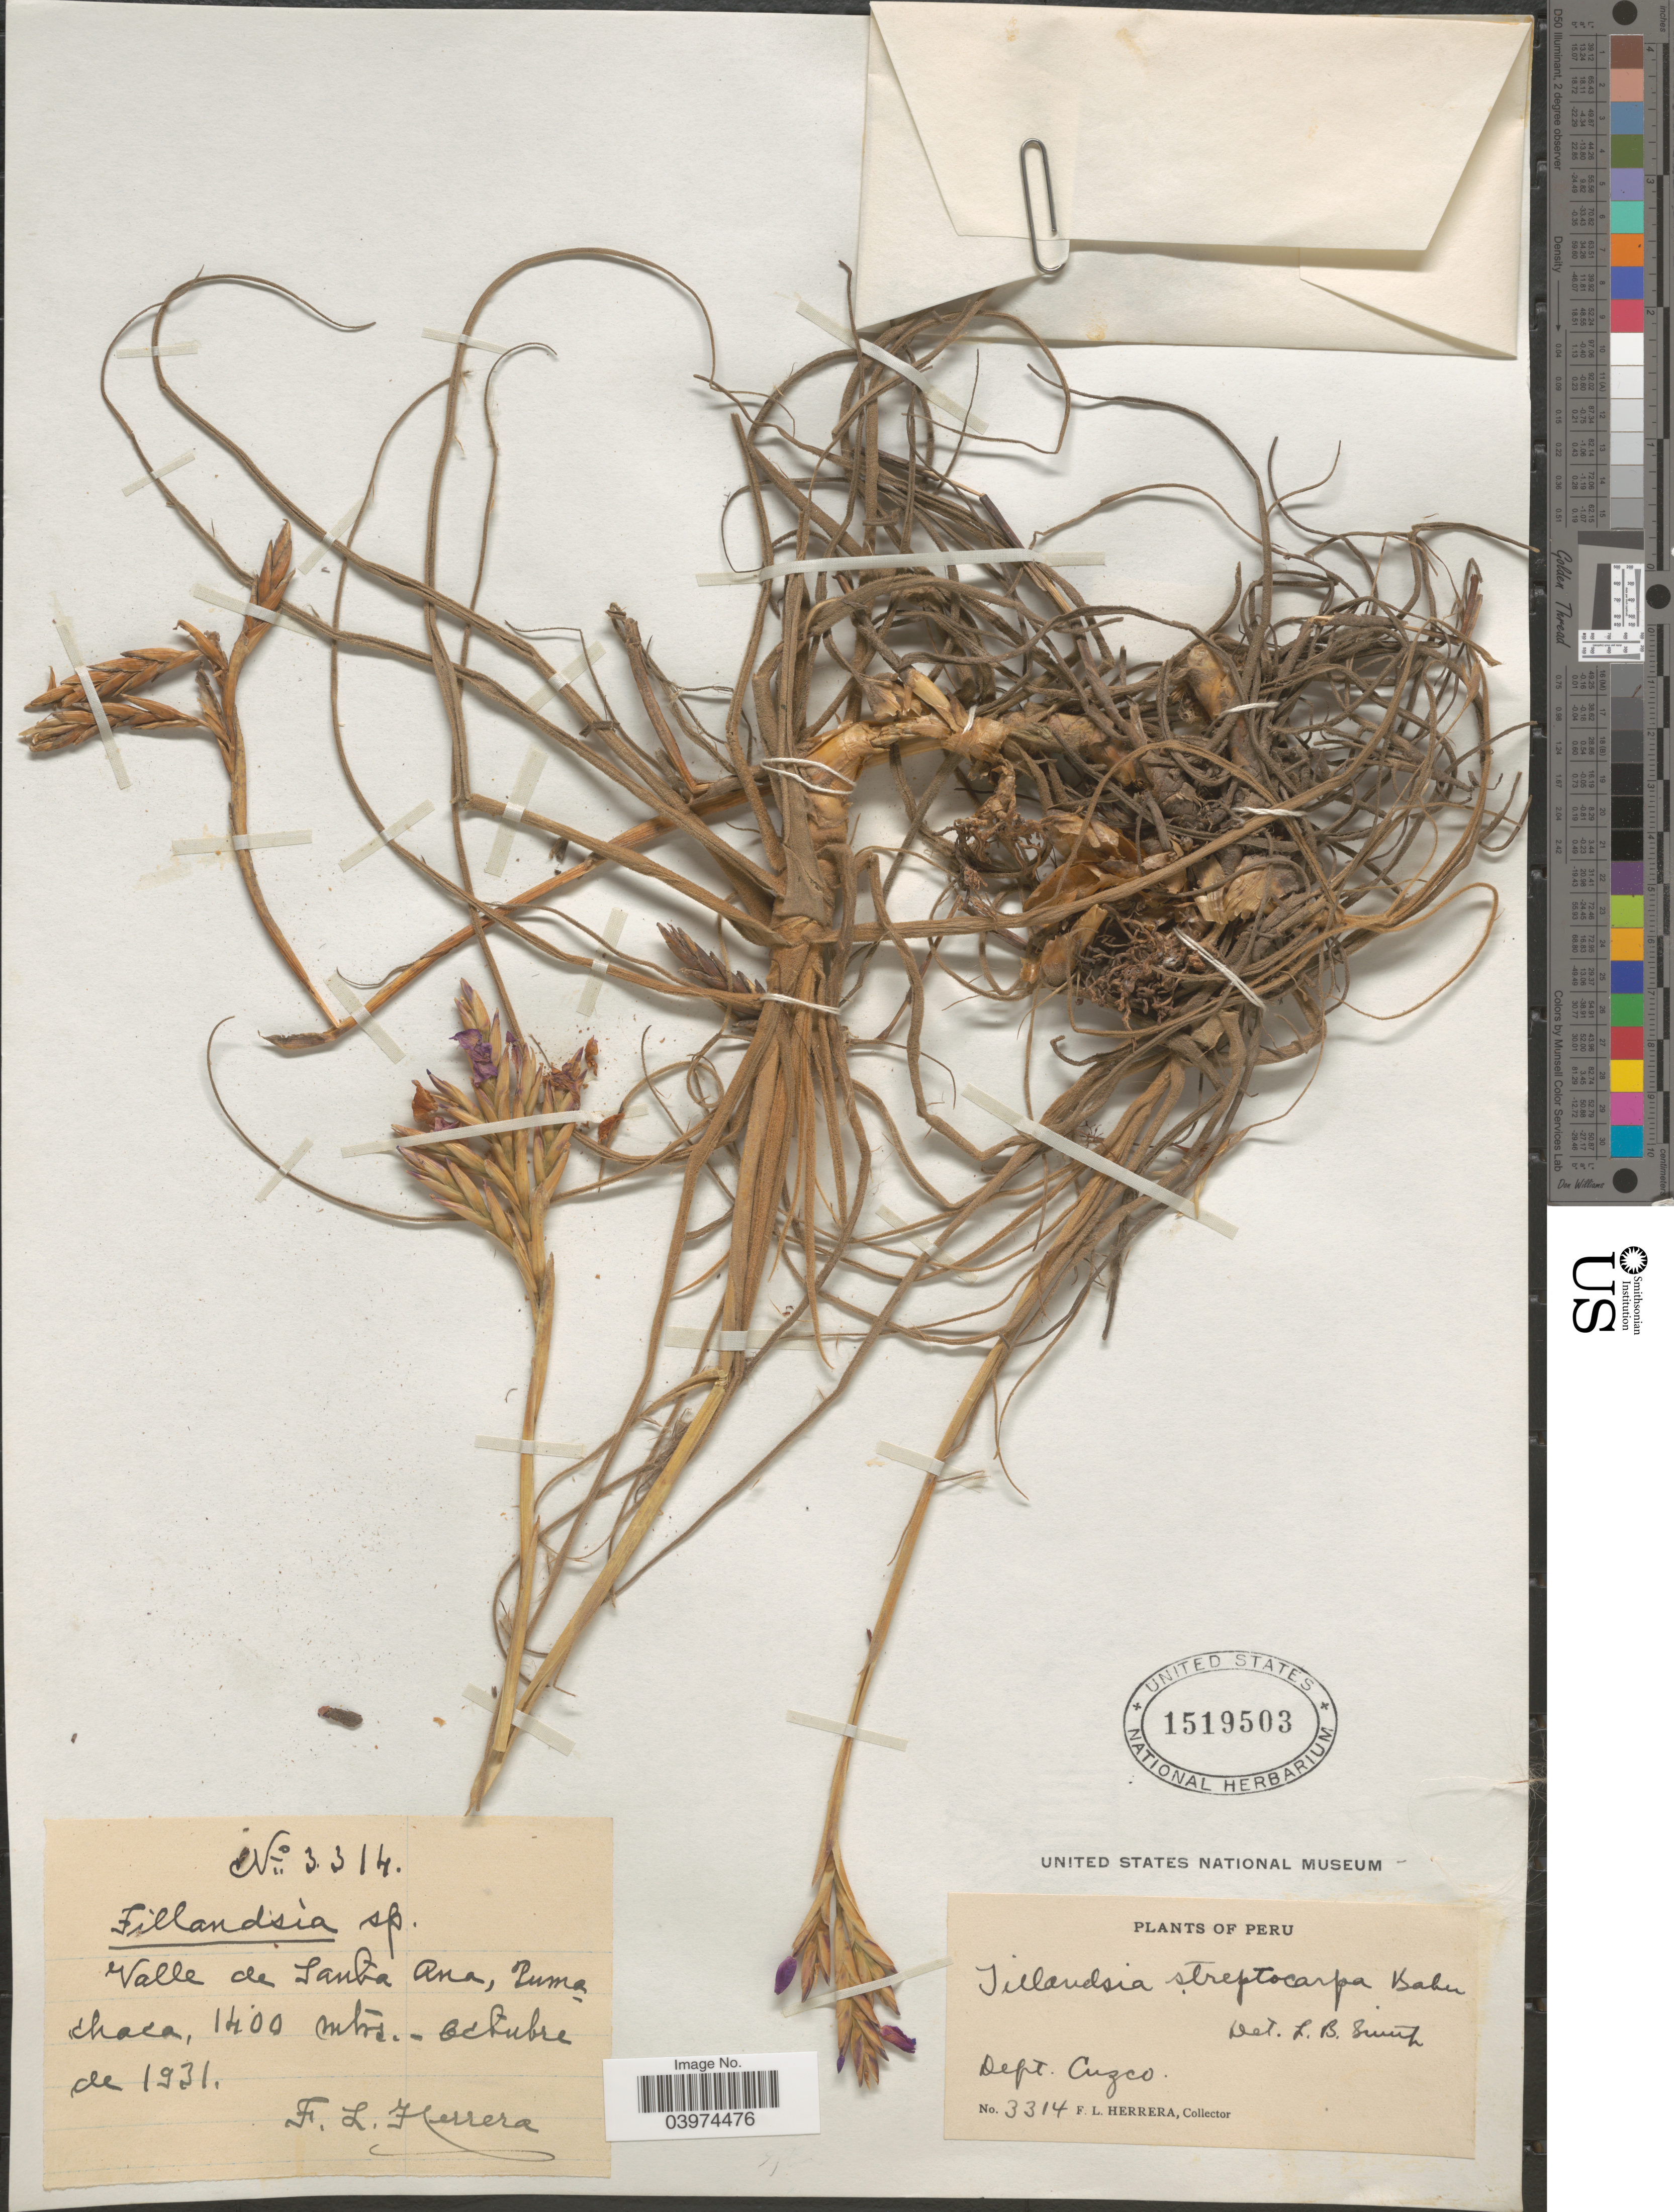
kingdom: Plantae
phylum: Tracheophyta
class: Liliopsida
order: Poales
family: Bromeliaceae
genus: Tillandsia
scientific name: Tillandsia streptocarpa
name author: Baker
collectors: F. L. Herrera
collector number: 3314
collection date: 1931-10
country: Peru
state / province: Cusco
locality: Dept. Cuzco. Valle de Santa Ana, Puma chaca.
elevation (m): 1400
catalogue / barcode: US 1519503